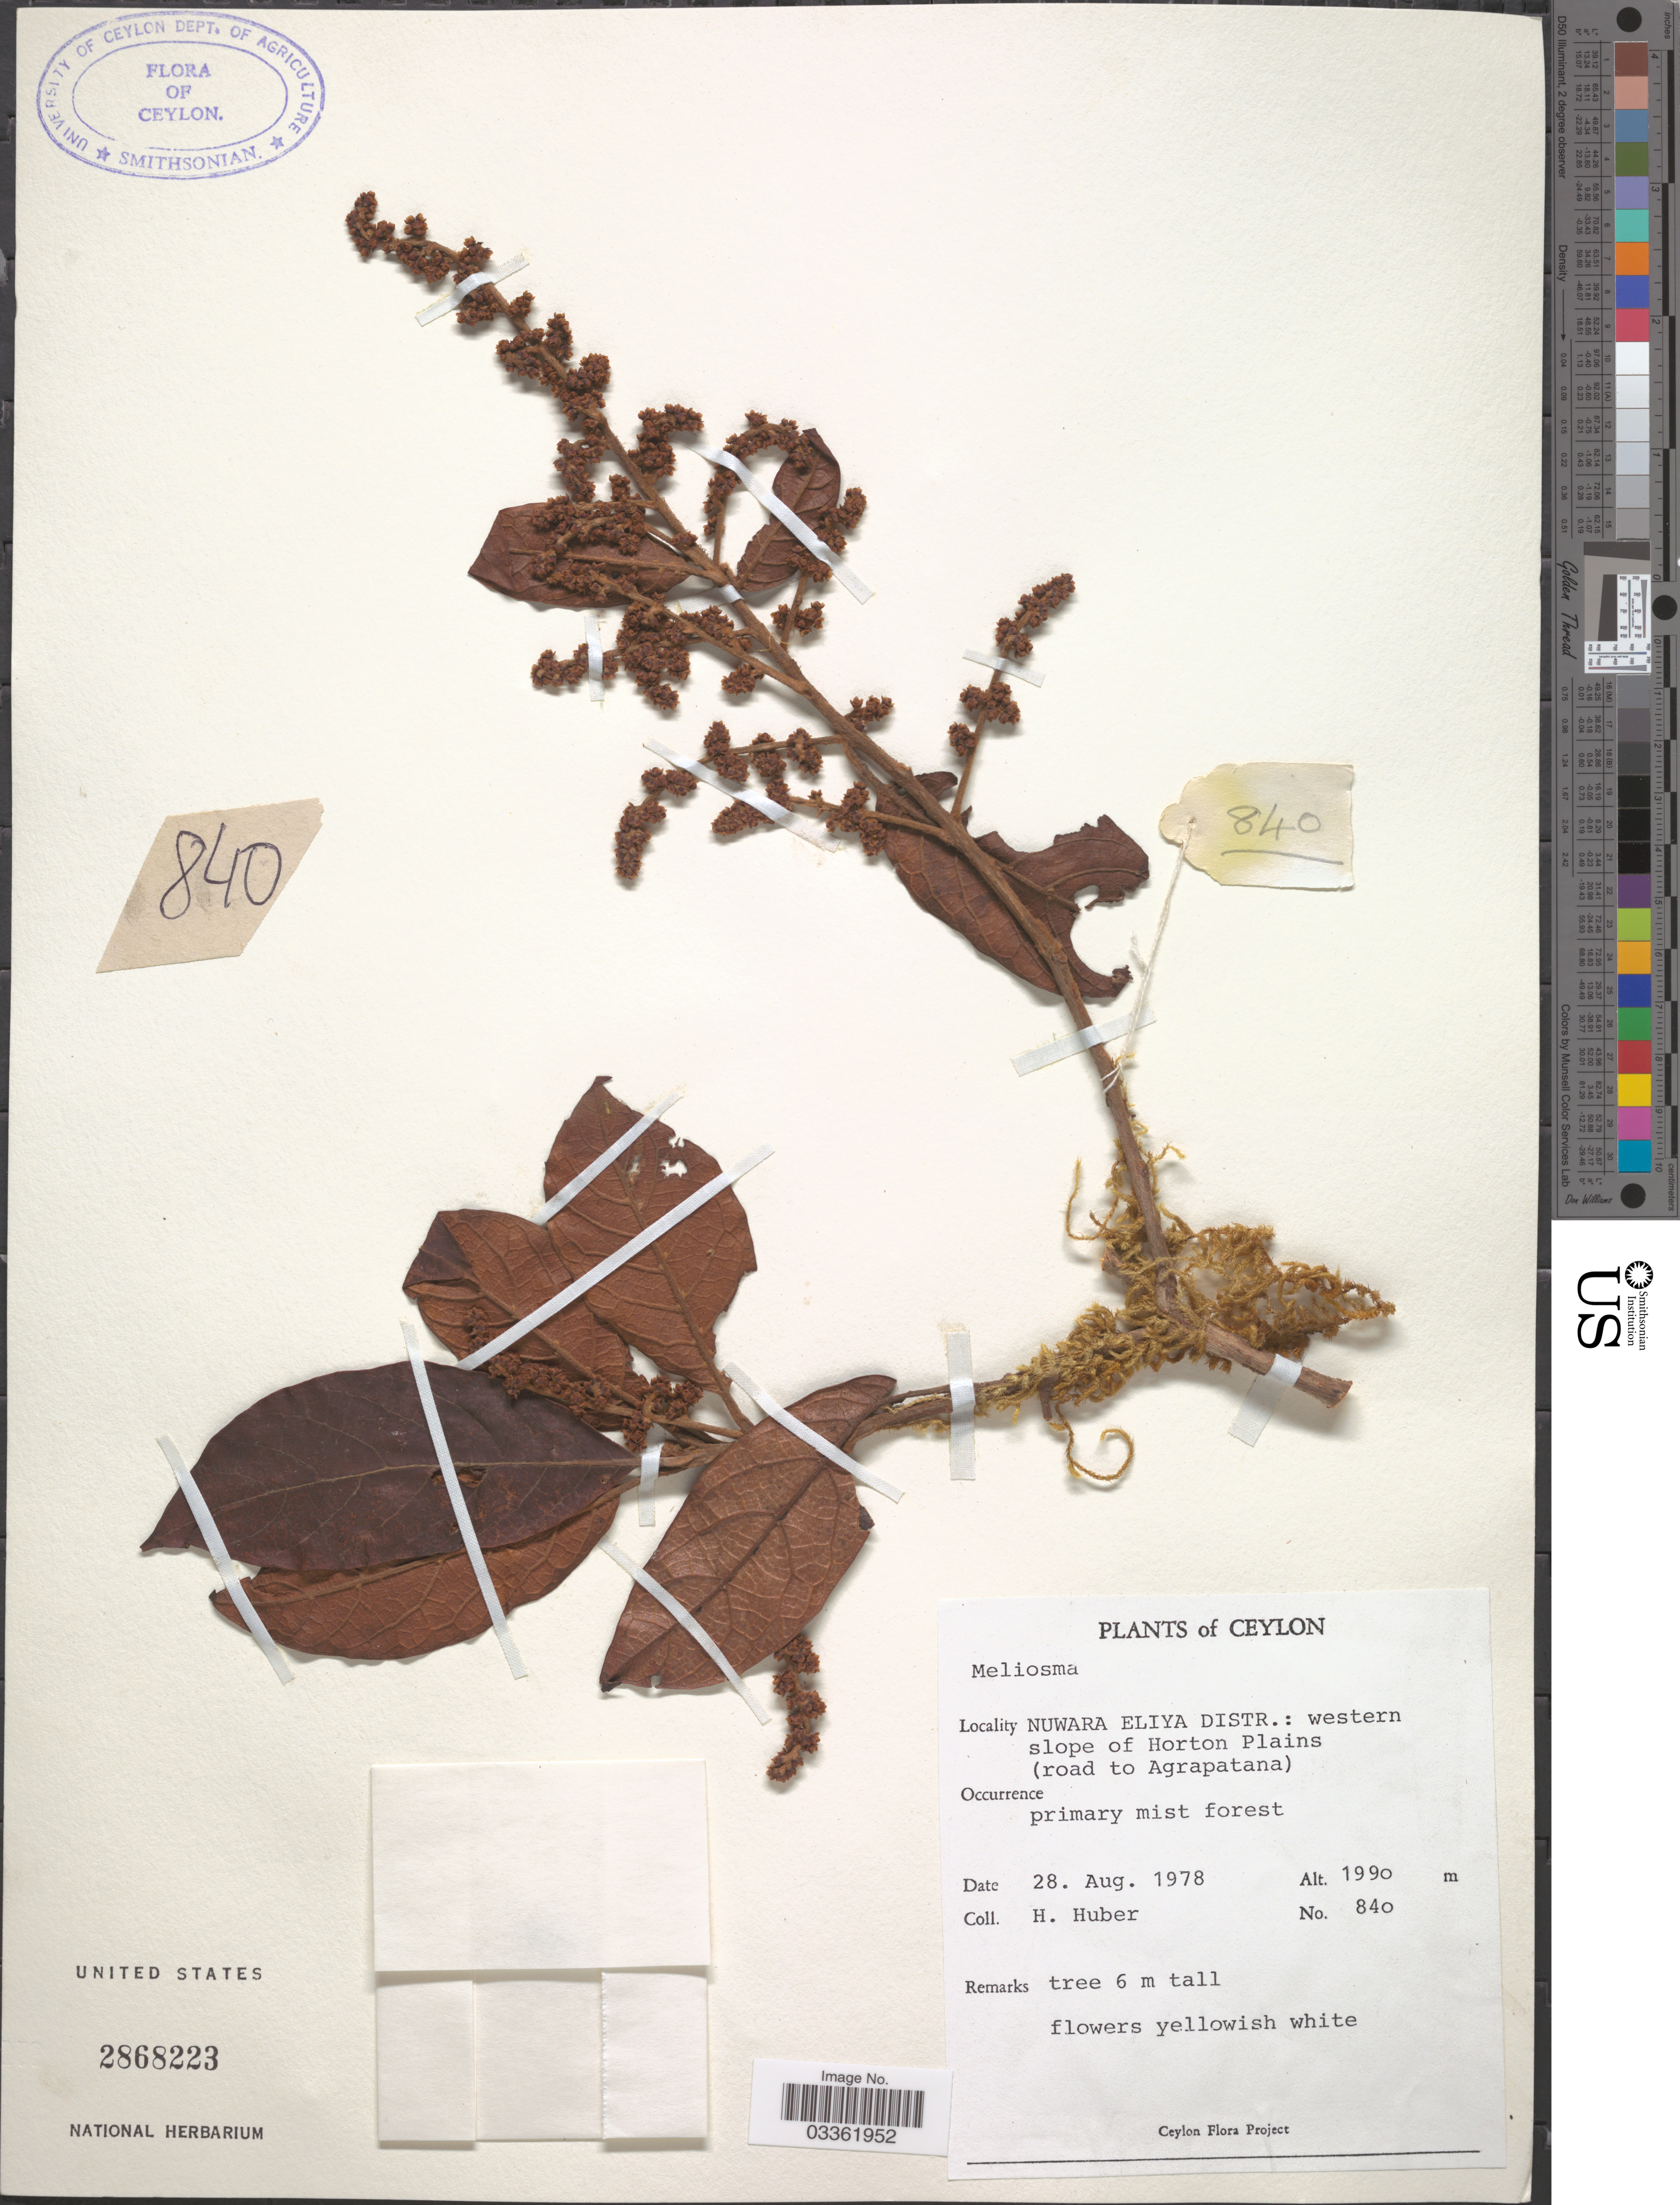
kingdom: Plantae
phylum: Tracheophyta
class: Magnoliopsida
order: Proteales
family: Sabiaceae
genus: Meliosma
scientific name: Meliosma sp.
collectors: H. Huber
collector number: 840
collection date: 1978-08-28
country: Sri Lanka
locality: Ceylon, Nuwara Eliya Distr.: western slope of Horton Plains (road to Agrapatana).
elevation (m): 1990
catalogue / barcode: US 2868223